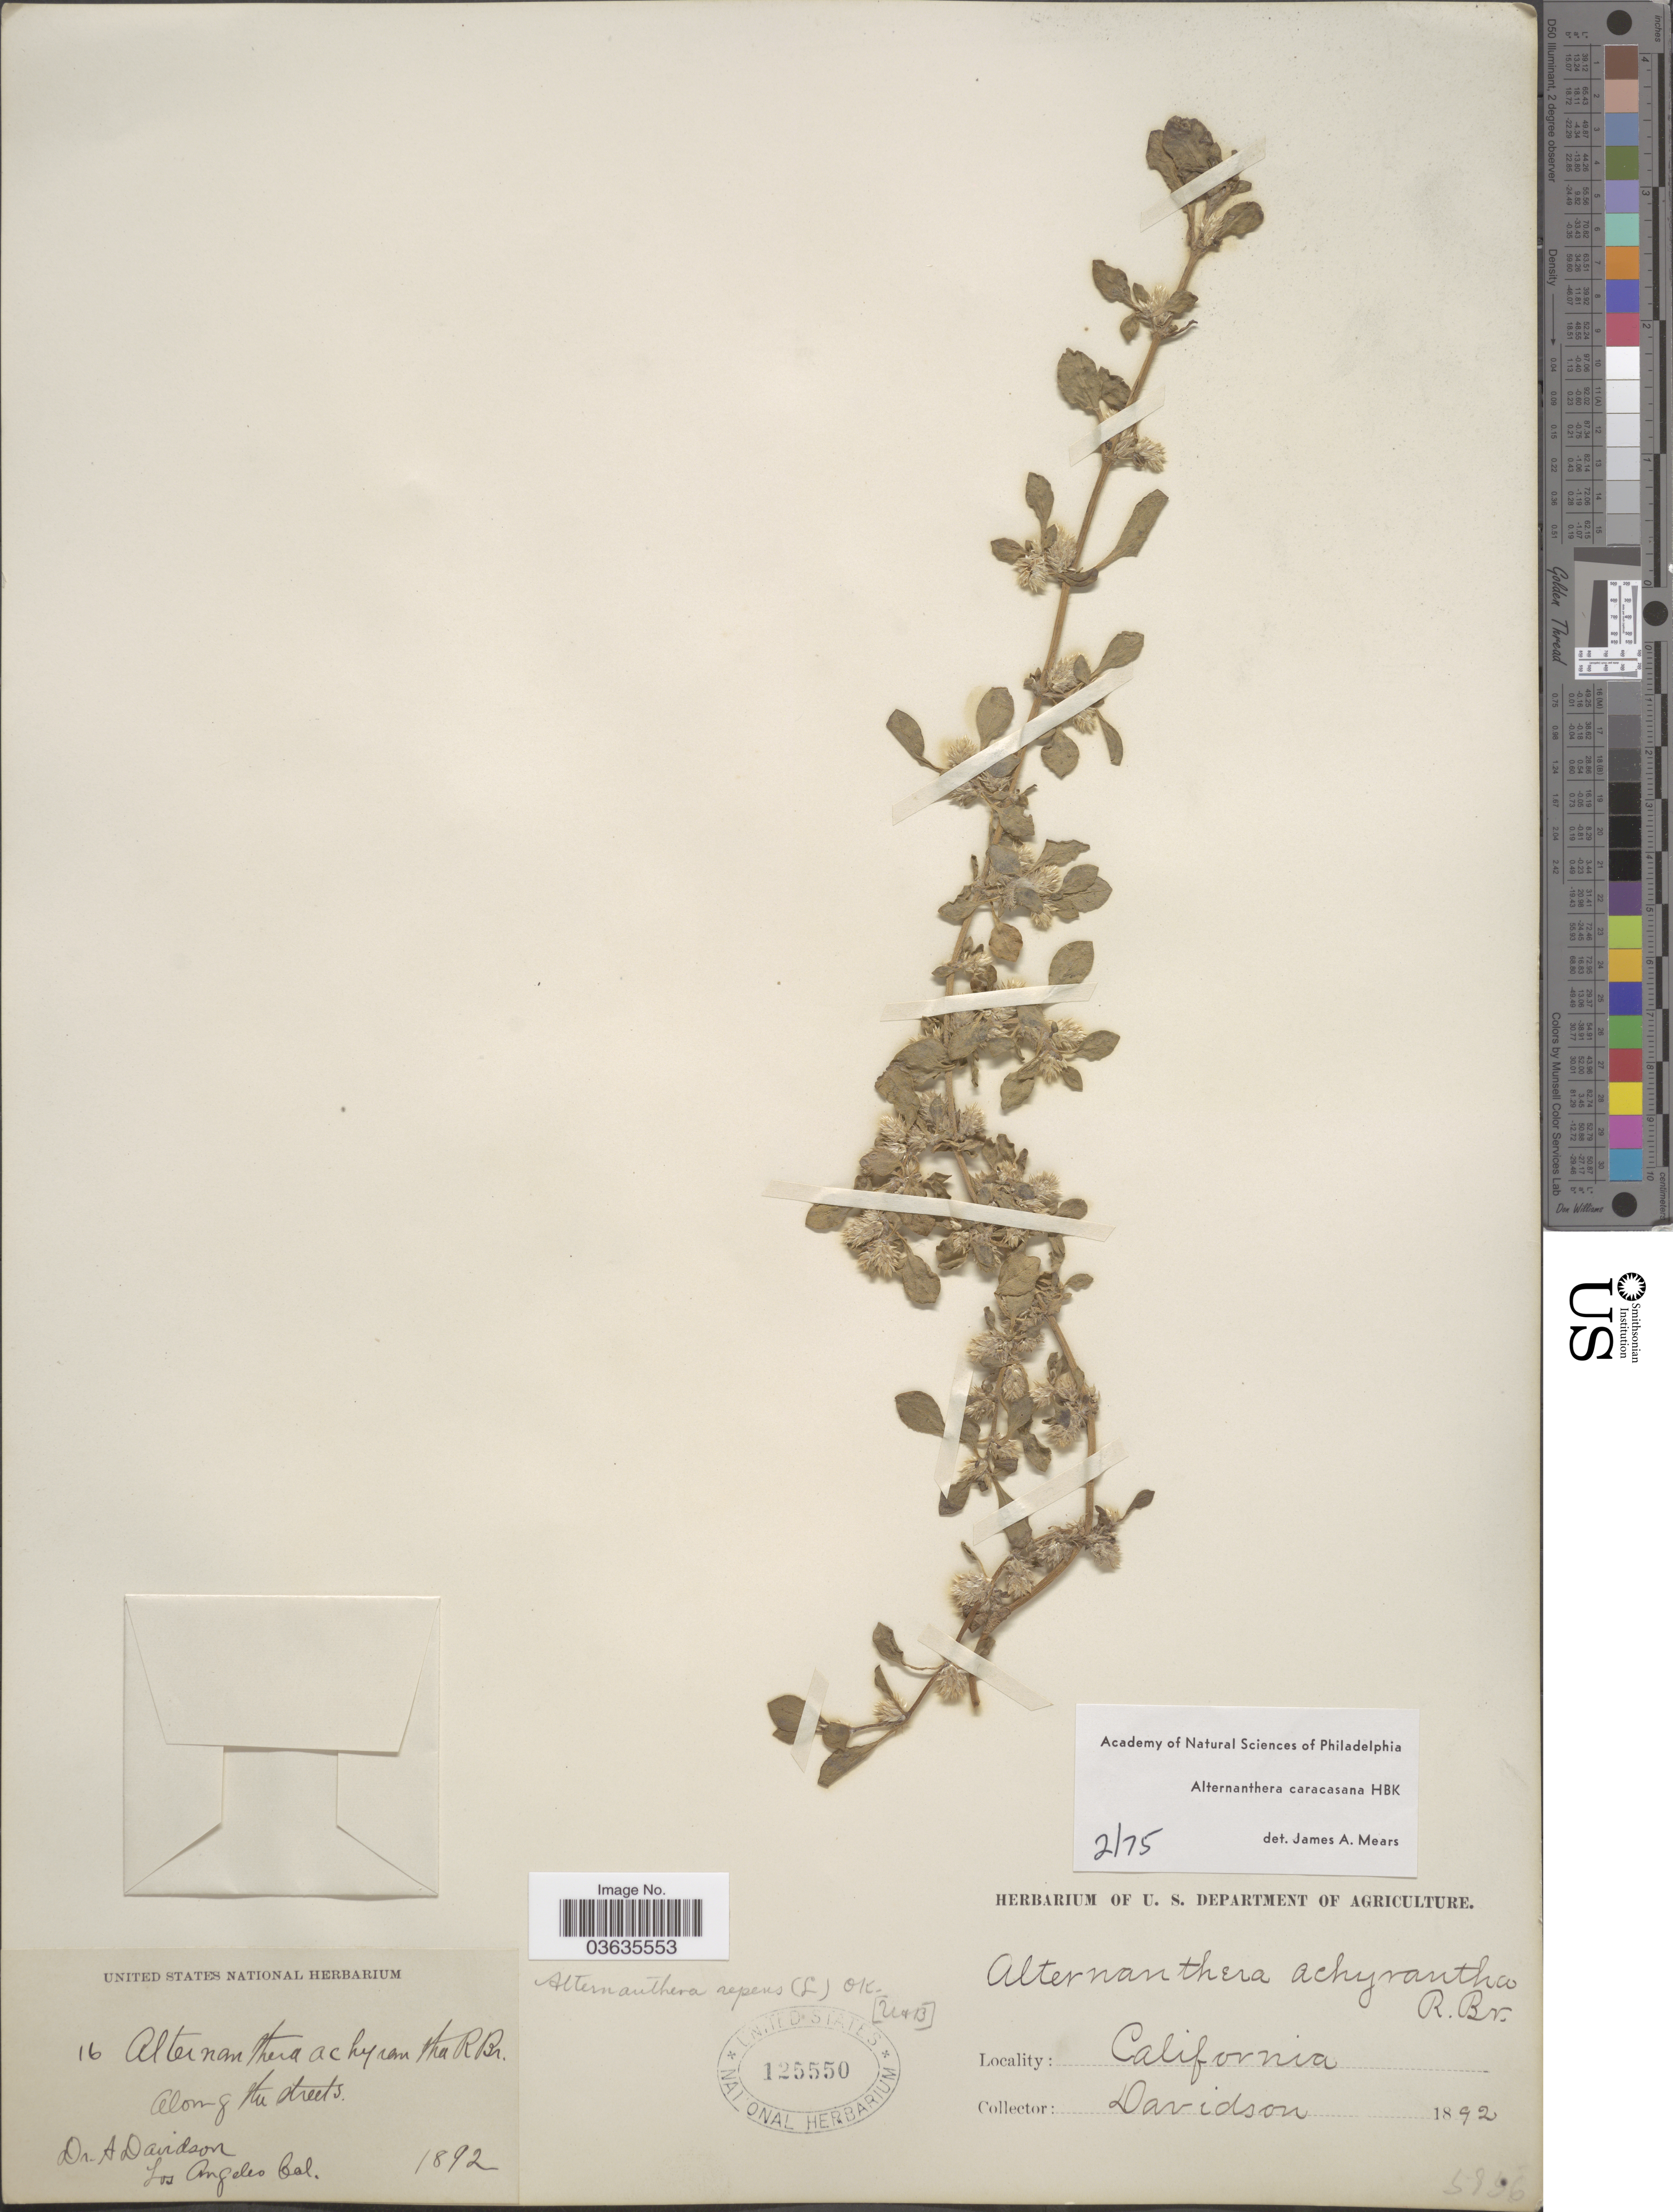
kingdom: Plantae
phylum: Tracheophyta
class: Magnoliopsida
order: Caryophyllales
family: Amaranthaceae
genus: Alternanthera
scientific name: Alternanthera caracasana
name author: Kunth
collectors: A. Davidson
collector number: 16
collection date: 1892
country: United States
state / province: California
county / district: Los Angeles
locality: Along the streets. Los Angeles.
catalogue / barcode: US 125550